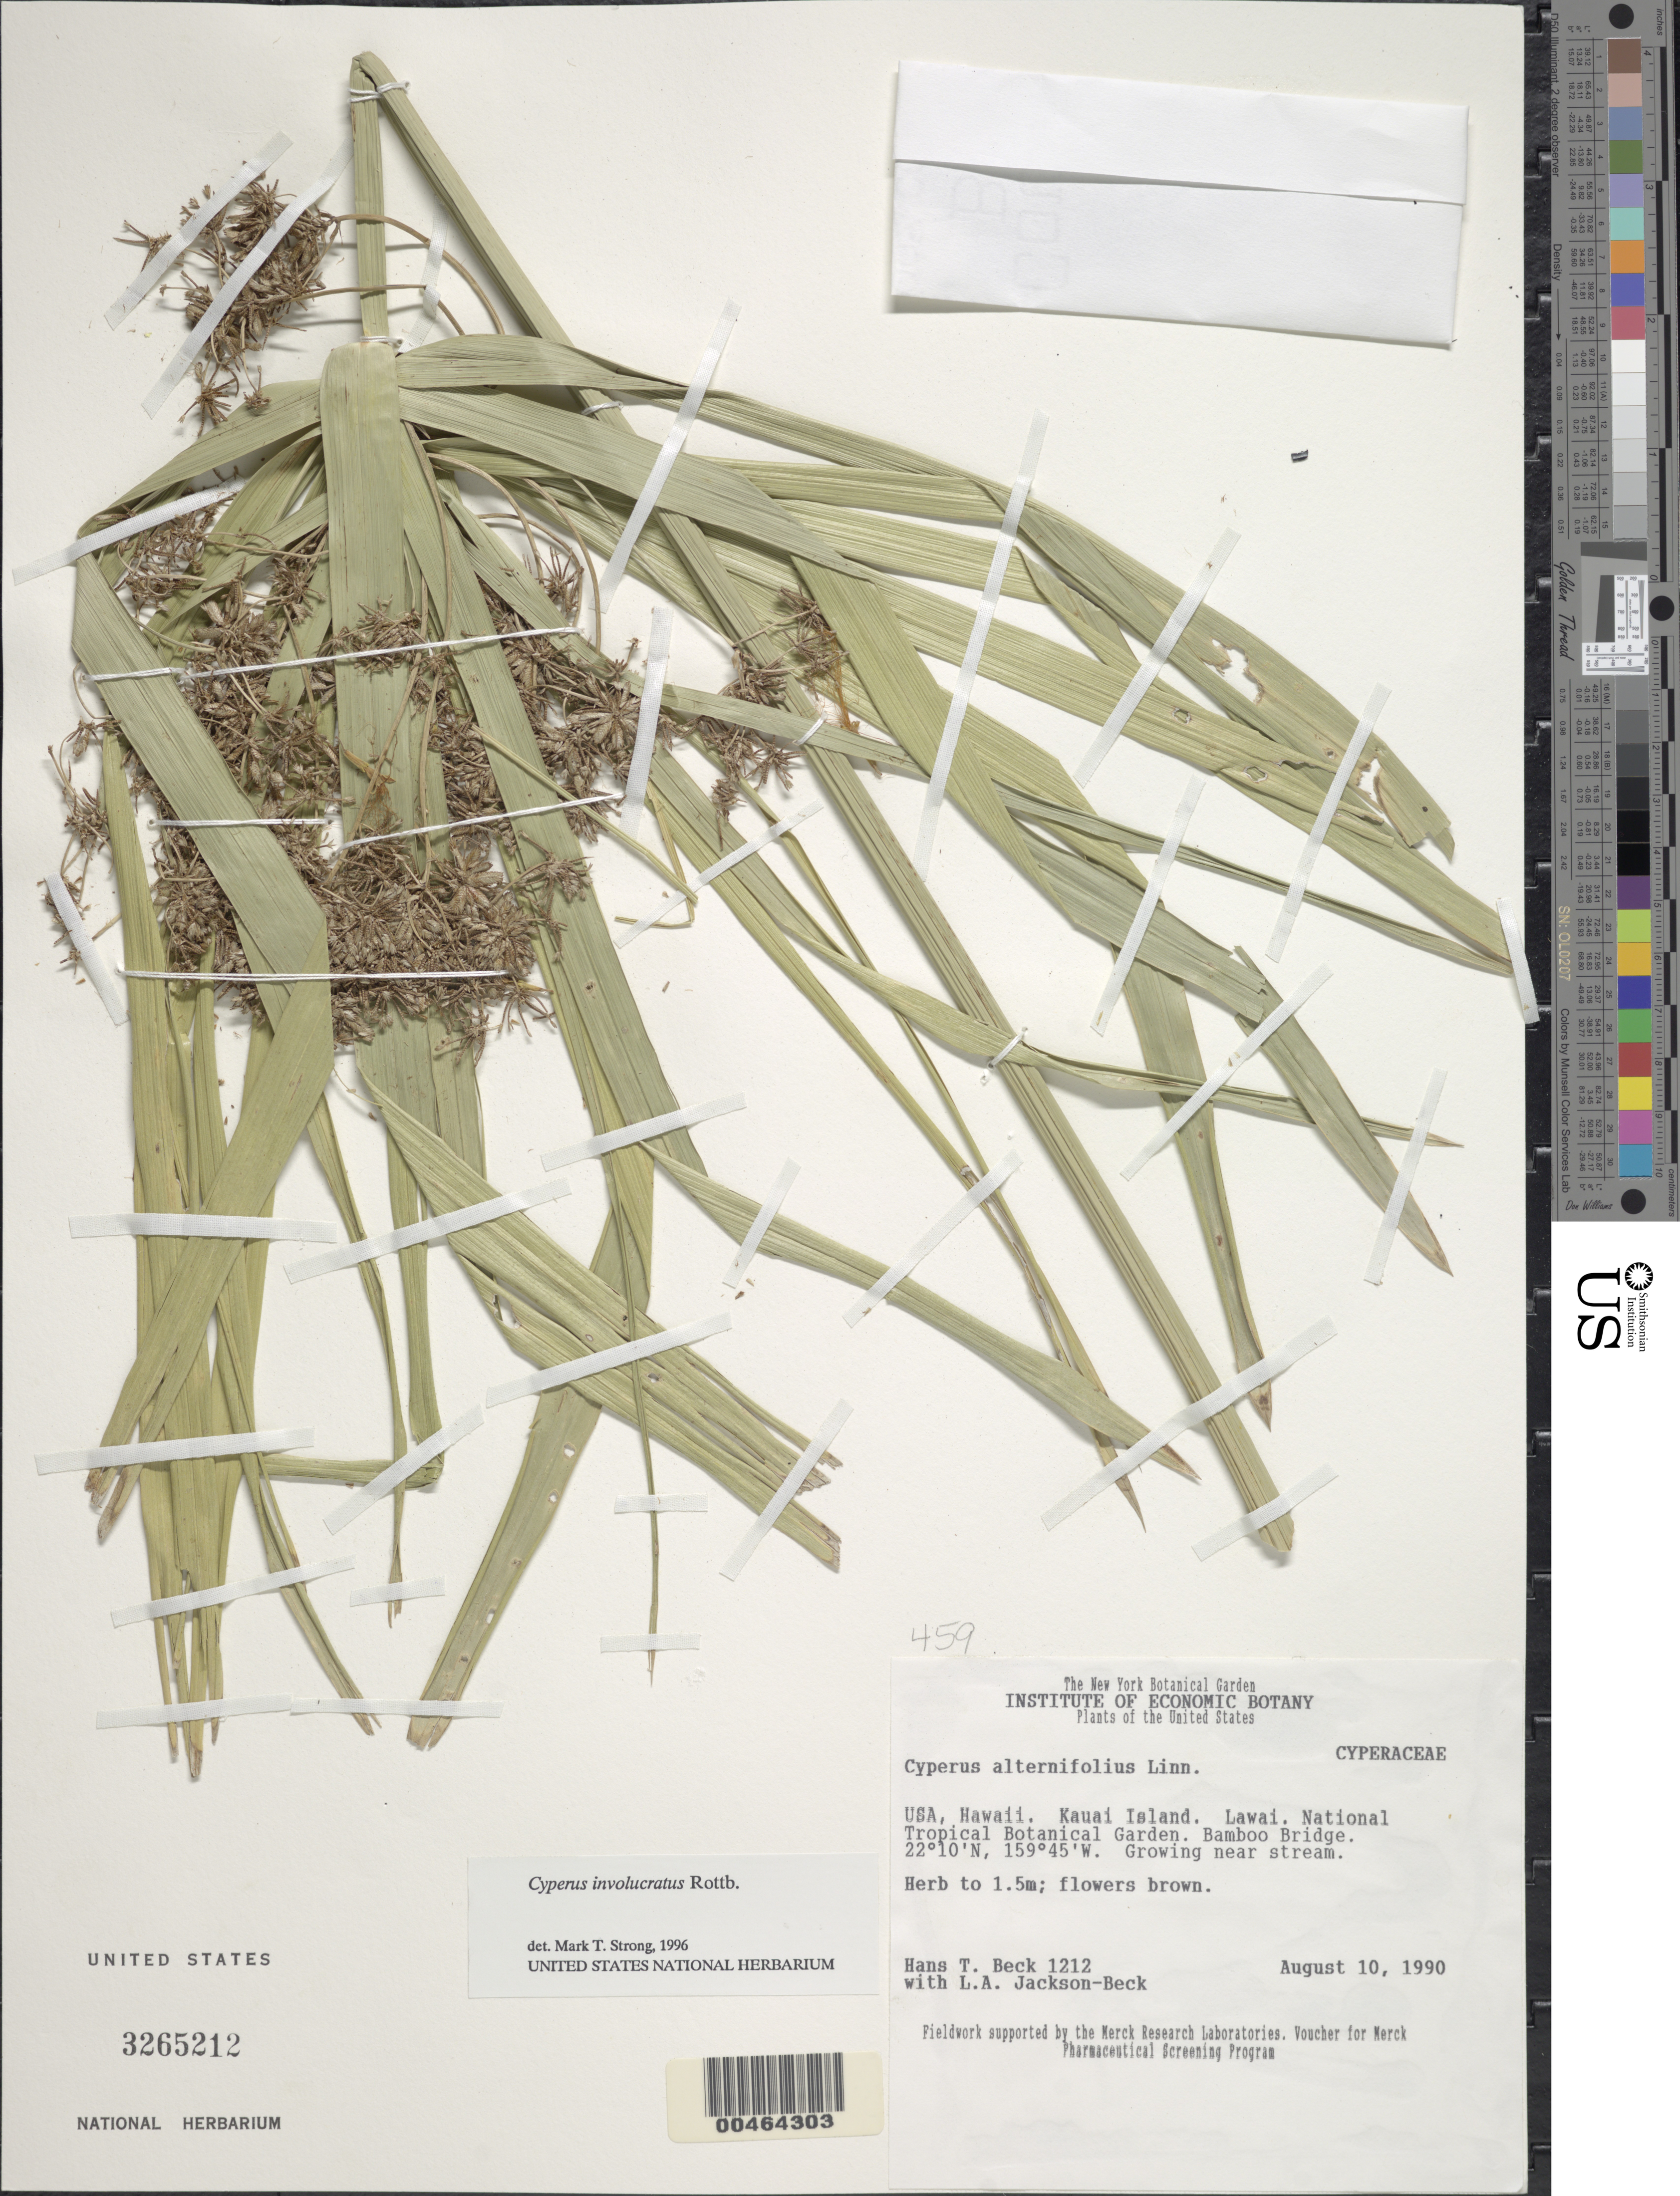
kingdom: Plantae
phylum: Tracheophyta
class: Liliopsida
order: Poales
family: Cyperaceae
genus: Cyperus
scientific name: Cyperus involucratus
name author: Rottb.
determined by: Strong, M. T., (US), Smithsonian Institution - National Museum of Natural History (UNITED STATES)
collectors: H. T. Beck & L. Jackson-Beck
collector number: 1212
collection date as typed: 10 Aug 1990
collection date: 1990-08-10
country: United States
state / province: Hawaii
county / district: Kauai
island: Kaua'i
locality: Lawai, National Tropical Botanical Garden, Bamboo Bridge. Growing near stream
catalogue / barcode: US 3265212